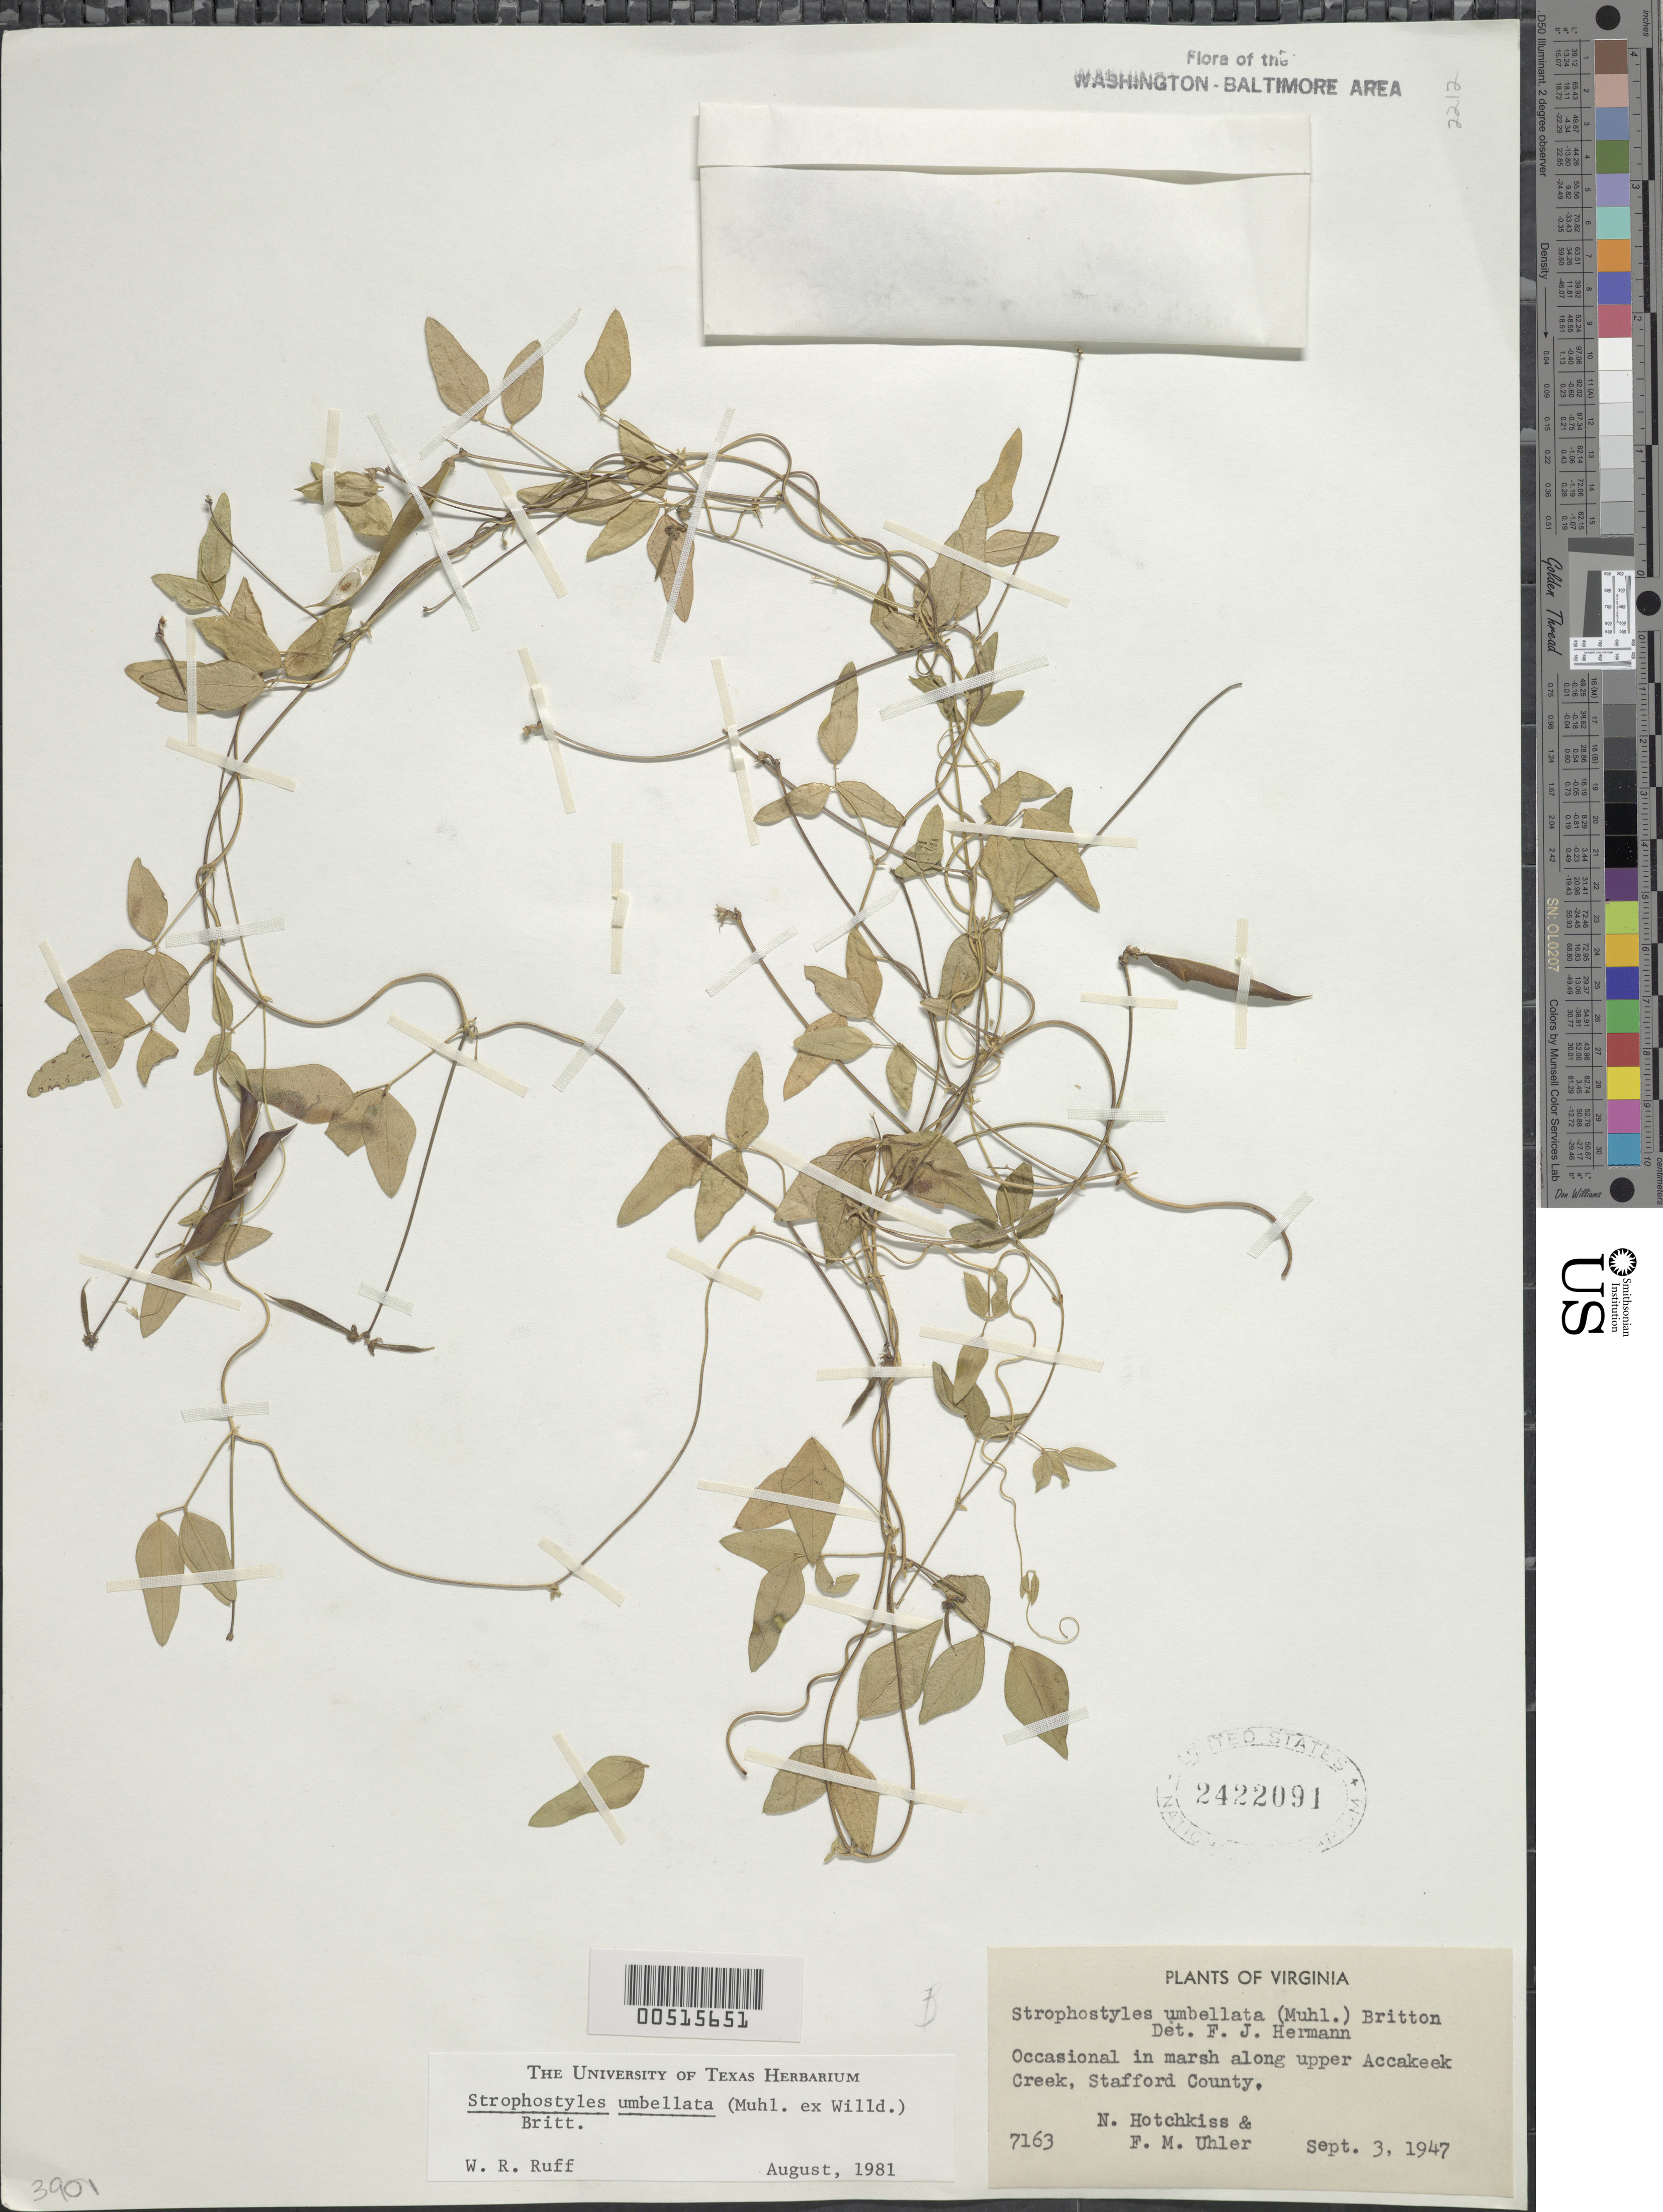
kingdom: Plantae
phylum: Tracheophyta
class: Magnoliopsida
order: Fabales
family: Fabaceae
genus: Strophostyles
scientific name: Strophostyles umbellata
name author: (Muhl. ex Willd.) Britton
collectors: N. Hotchkiss & F. M. Uhler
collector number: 7163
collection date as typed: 03 Sep 1947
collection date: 1947-09-03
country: United States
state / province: Virginia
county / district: Stafford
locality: Upper Accakeek Creek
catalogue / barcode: US 2422091